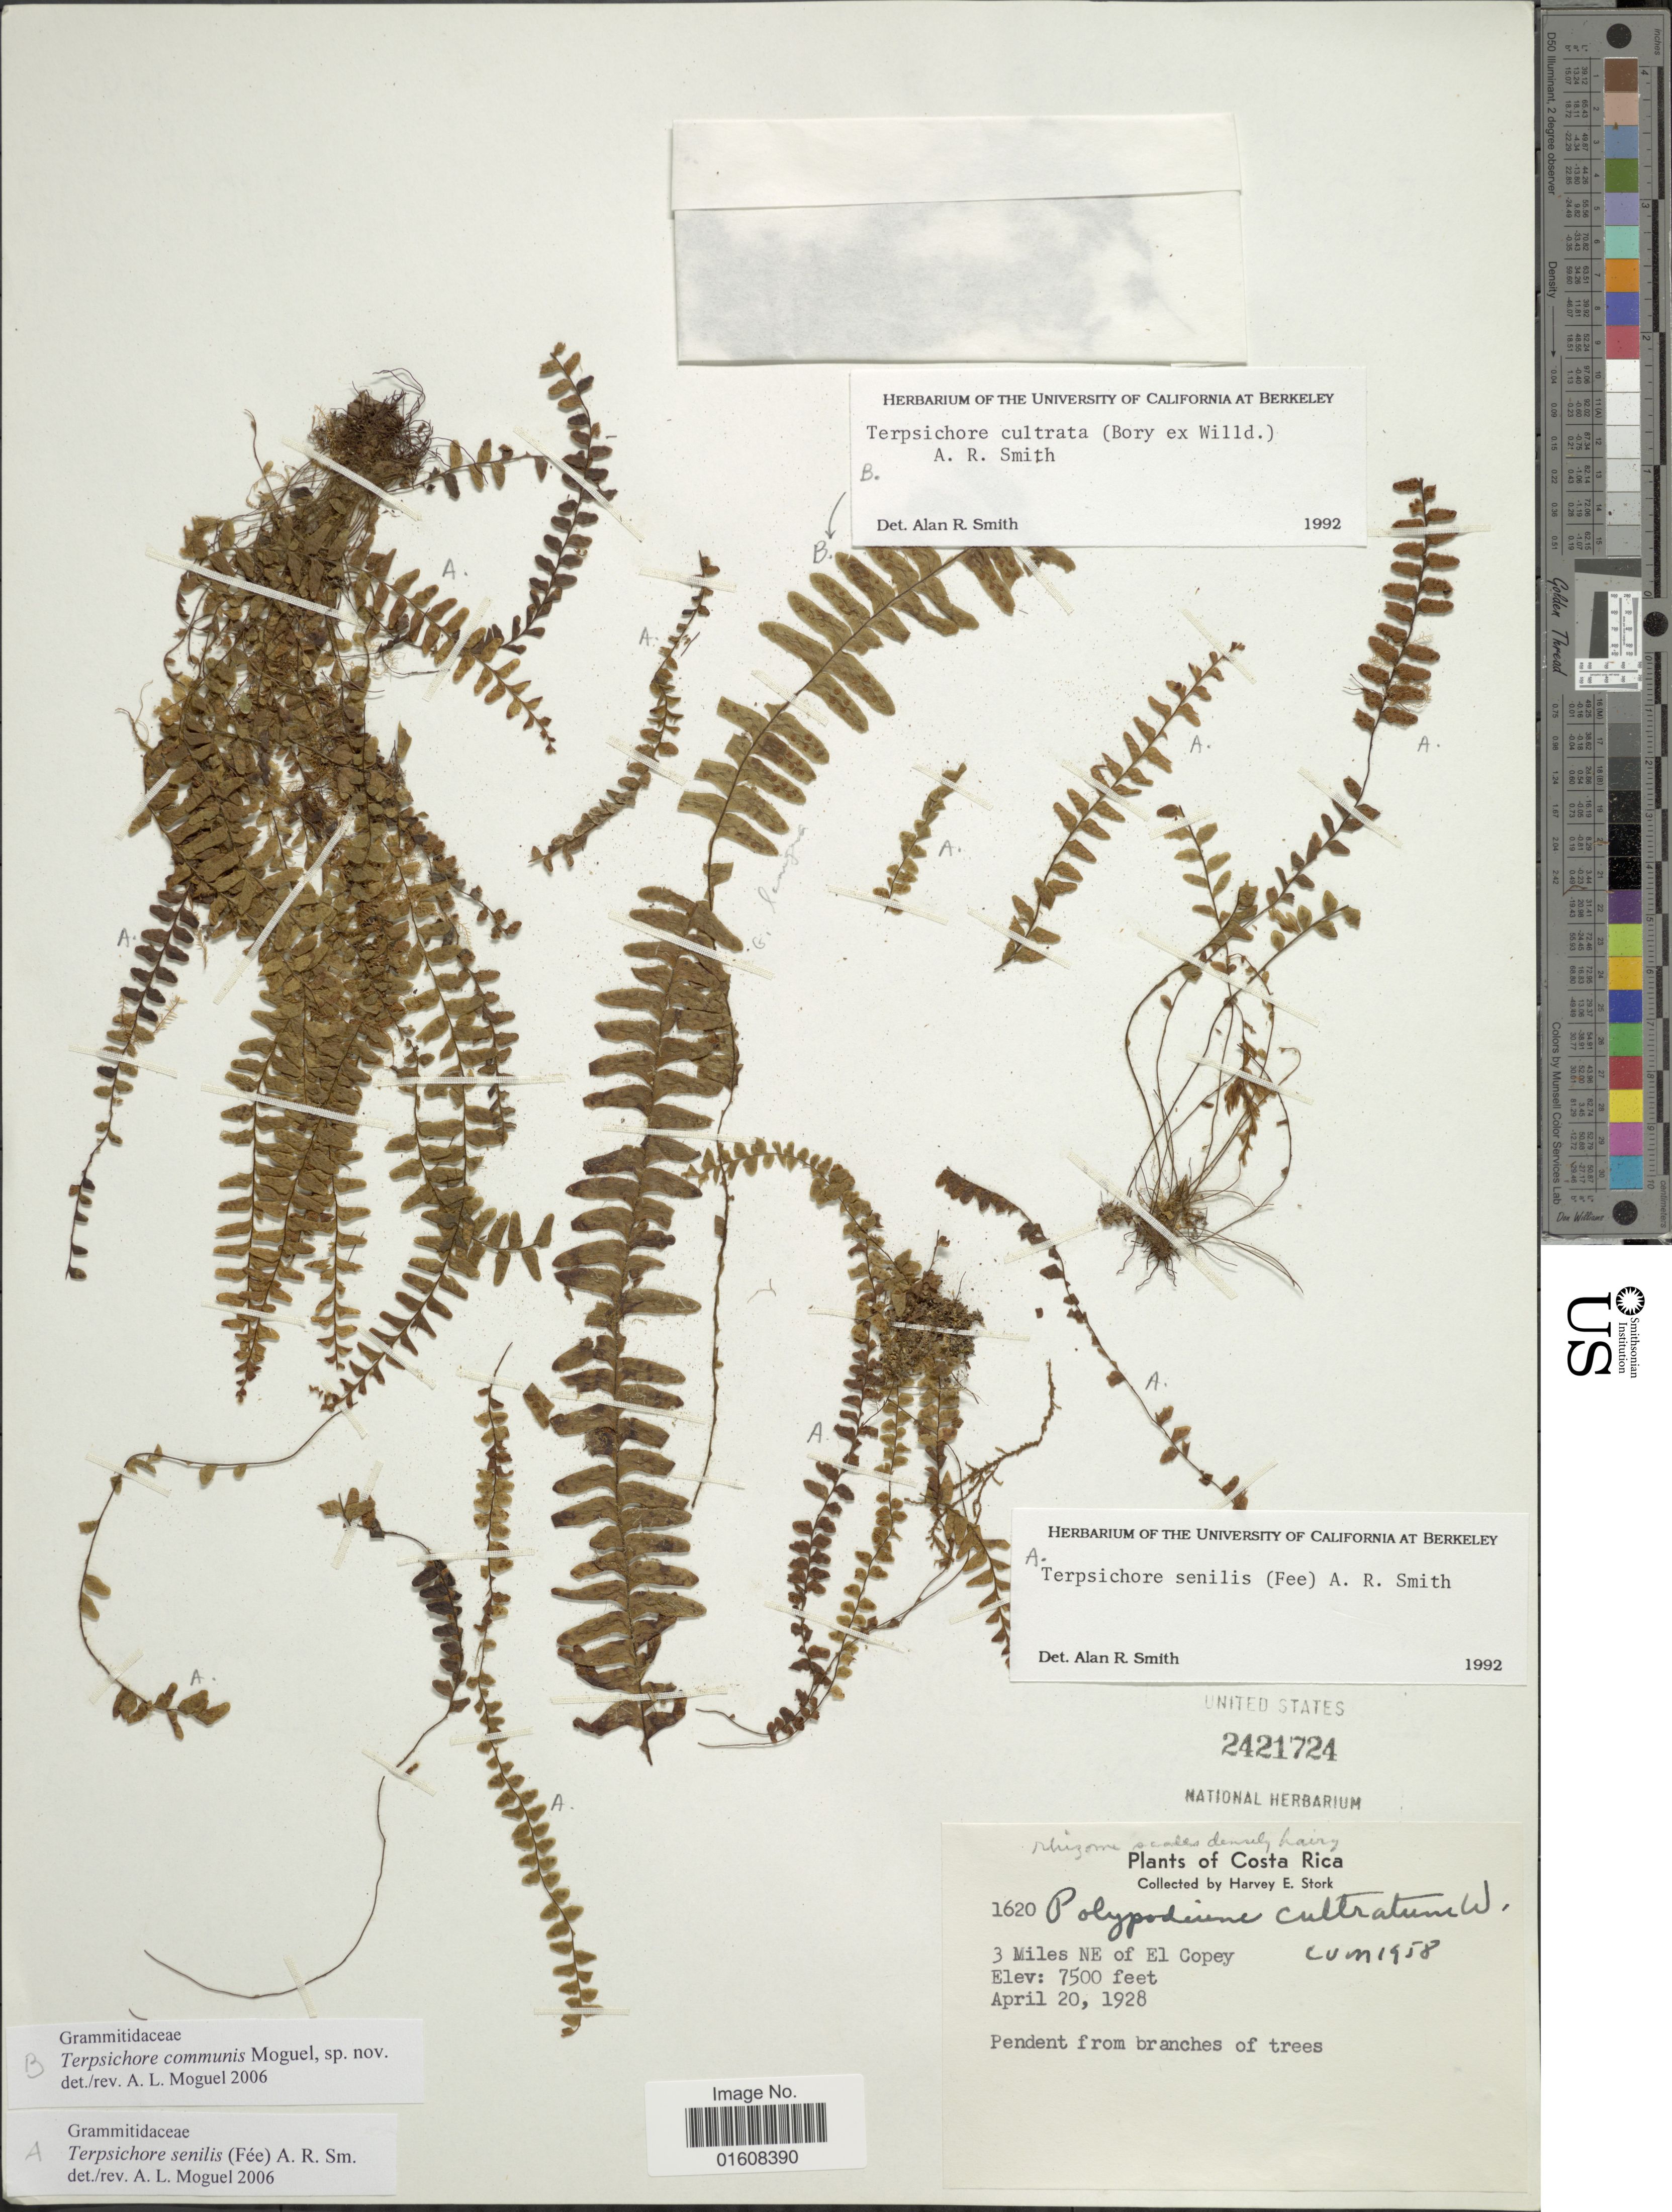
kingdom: Plantae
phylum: Tracheophyta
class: Polypodiopsida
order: Polypodiales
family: Polypodiaceae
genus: Alansmia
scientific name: Alansmia senilis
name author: (Fée) Moguel & M. Kessler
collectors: H. E. Stork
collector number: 1620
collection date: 1928-04-20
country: Costa Rica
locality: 3 miles NE of El Copey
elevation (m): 2286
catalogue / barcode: US 2421724